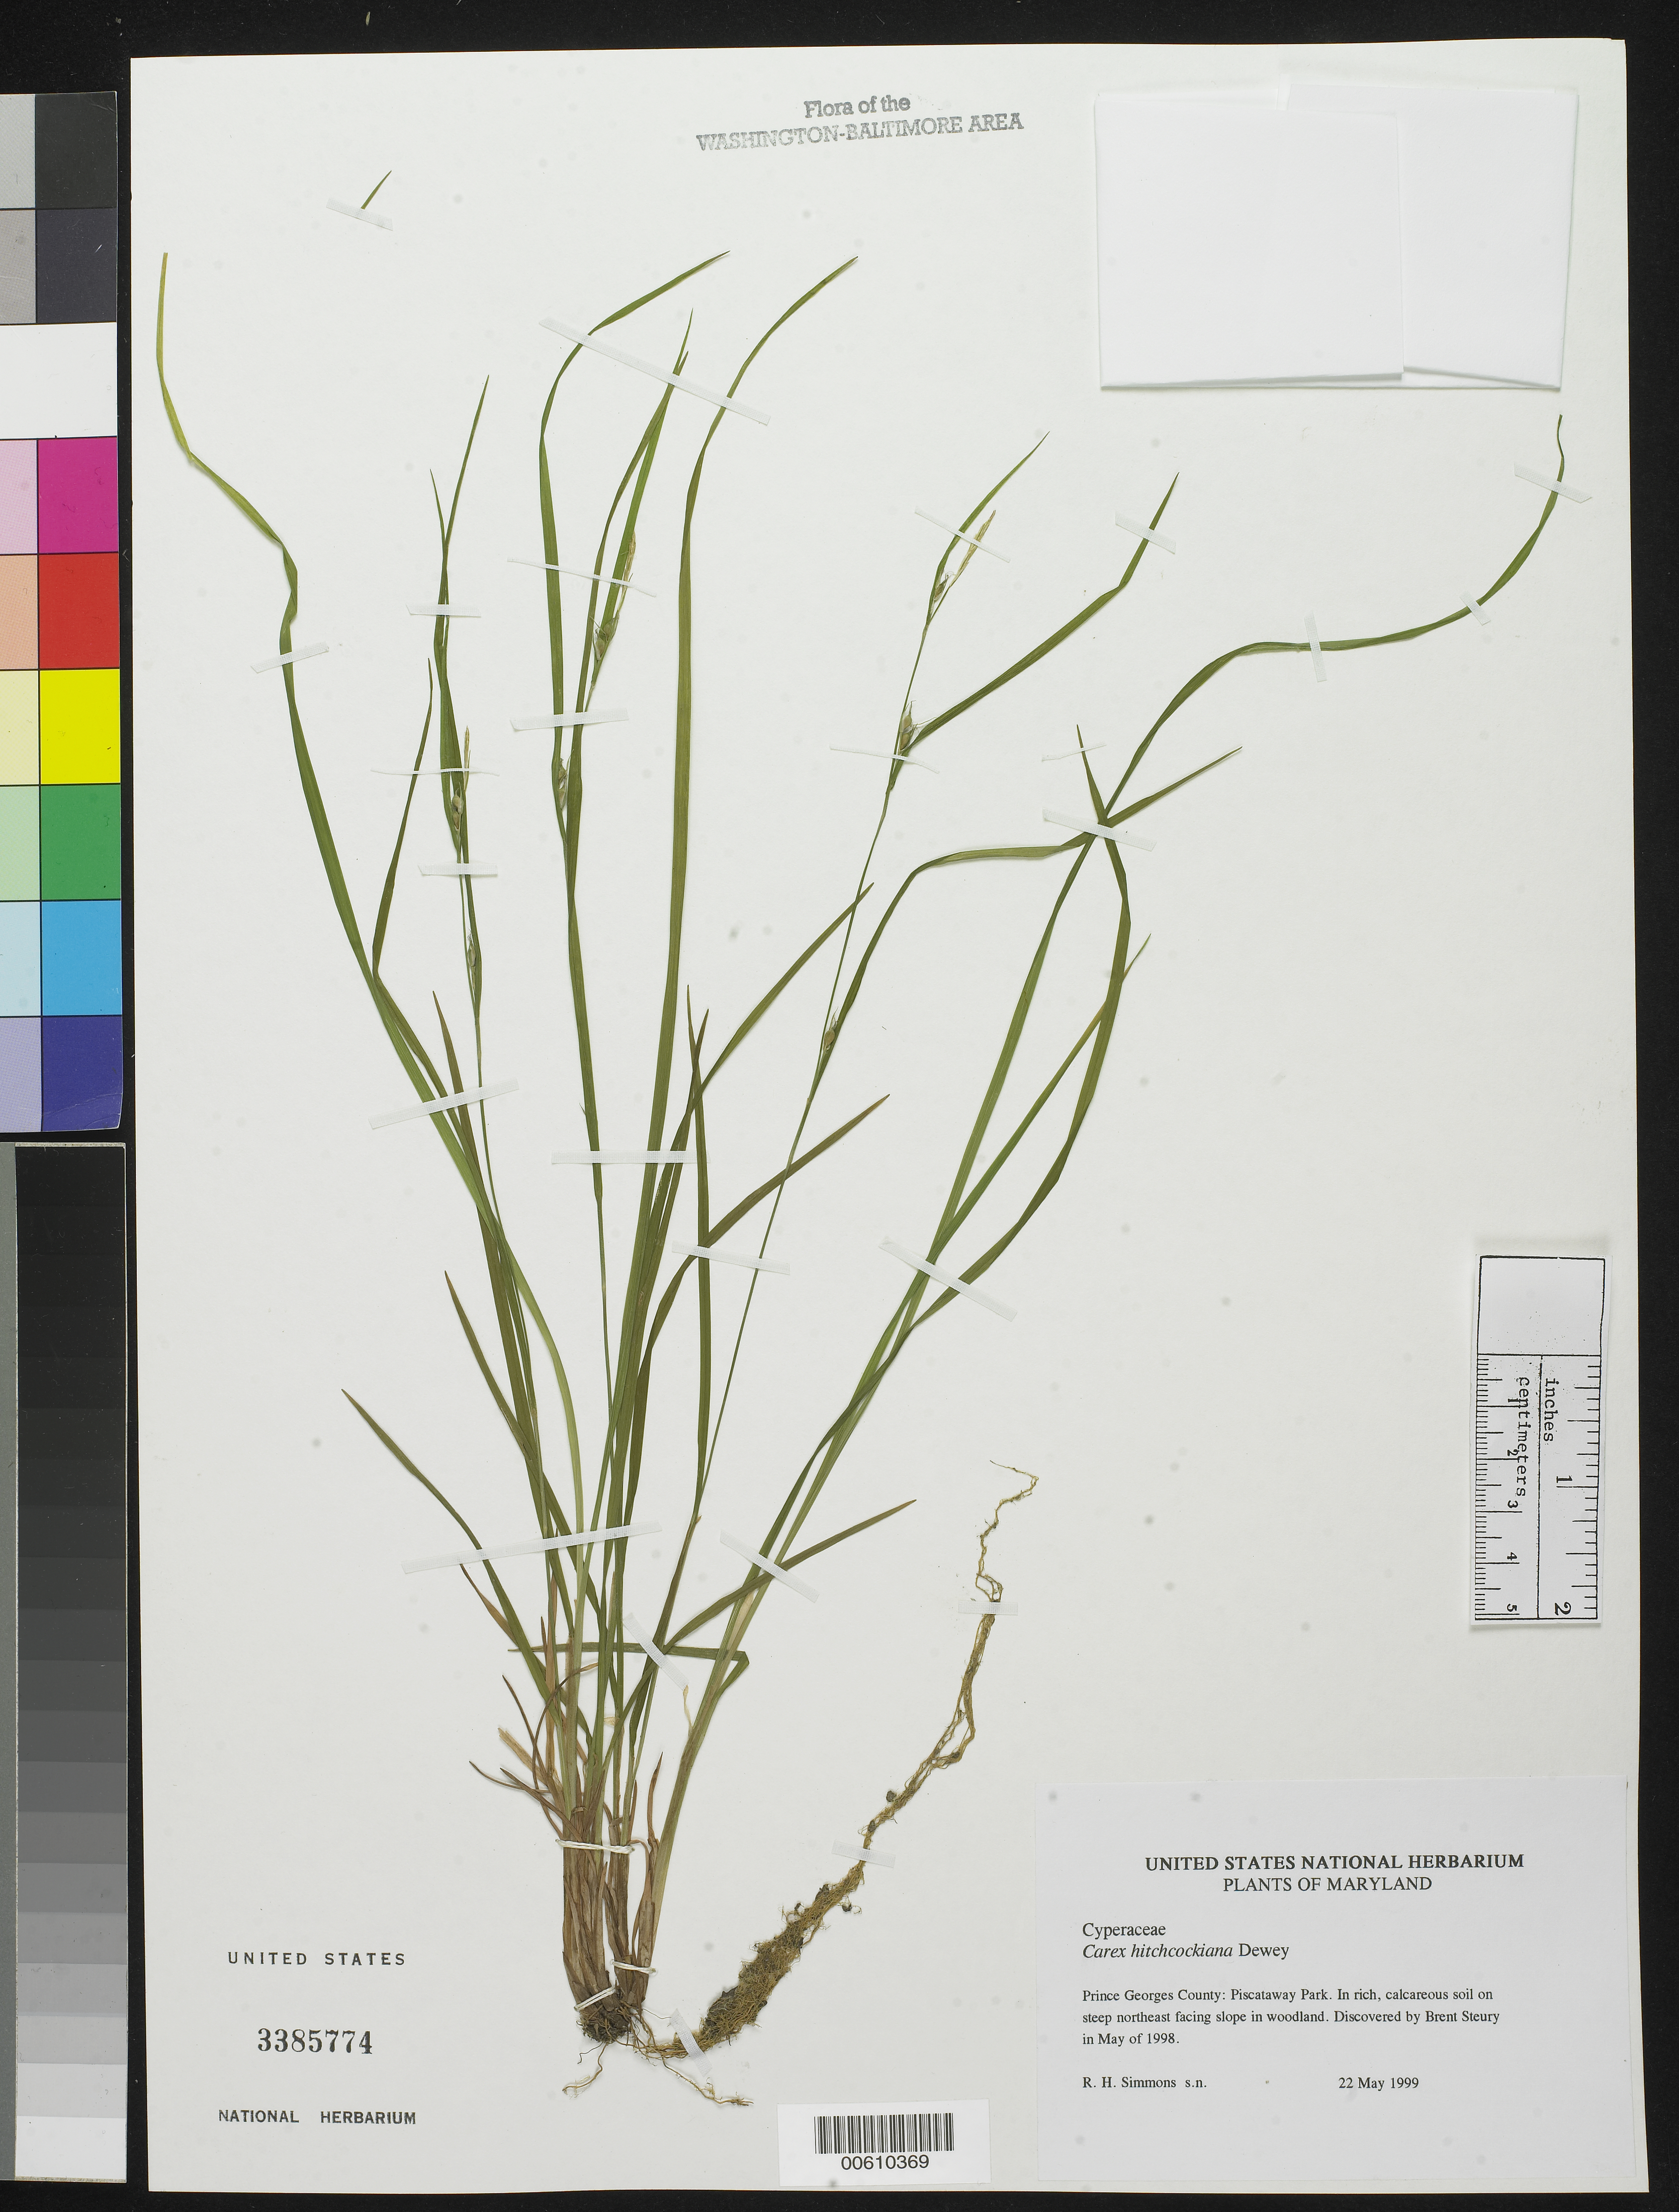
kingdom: Plantae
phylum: Tracheophyta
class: Liliopsida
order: Poales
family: Cyperaceae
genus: Carex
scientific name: Carex hitchcockiana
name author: Dewey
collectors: R. H. Simmons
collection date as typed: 22 May 1999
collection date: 1999-05-22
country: United States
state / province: Maryland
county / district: Prince George's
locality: Piscataway Park.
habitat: In rich, calcareous soil on steep northeast facing slope in woodland.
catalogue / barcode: US 3385774